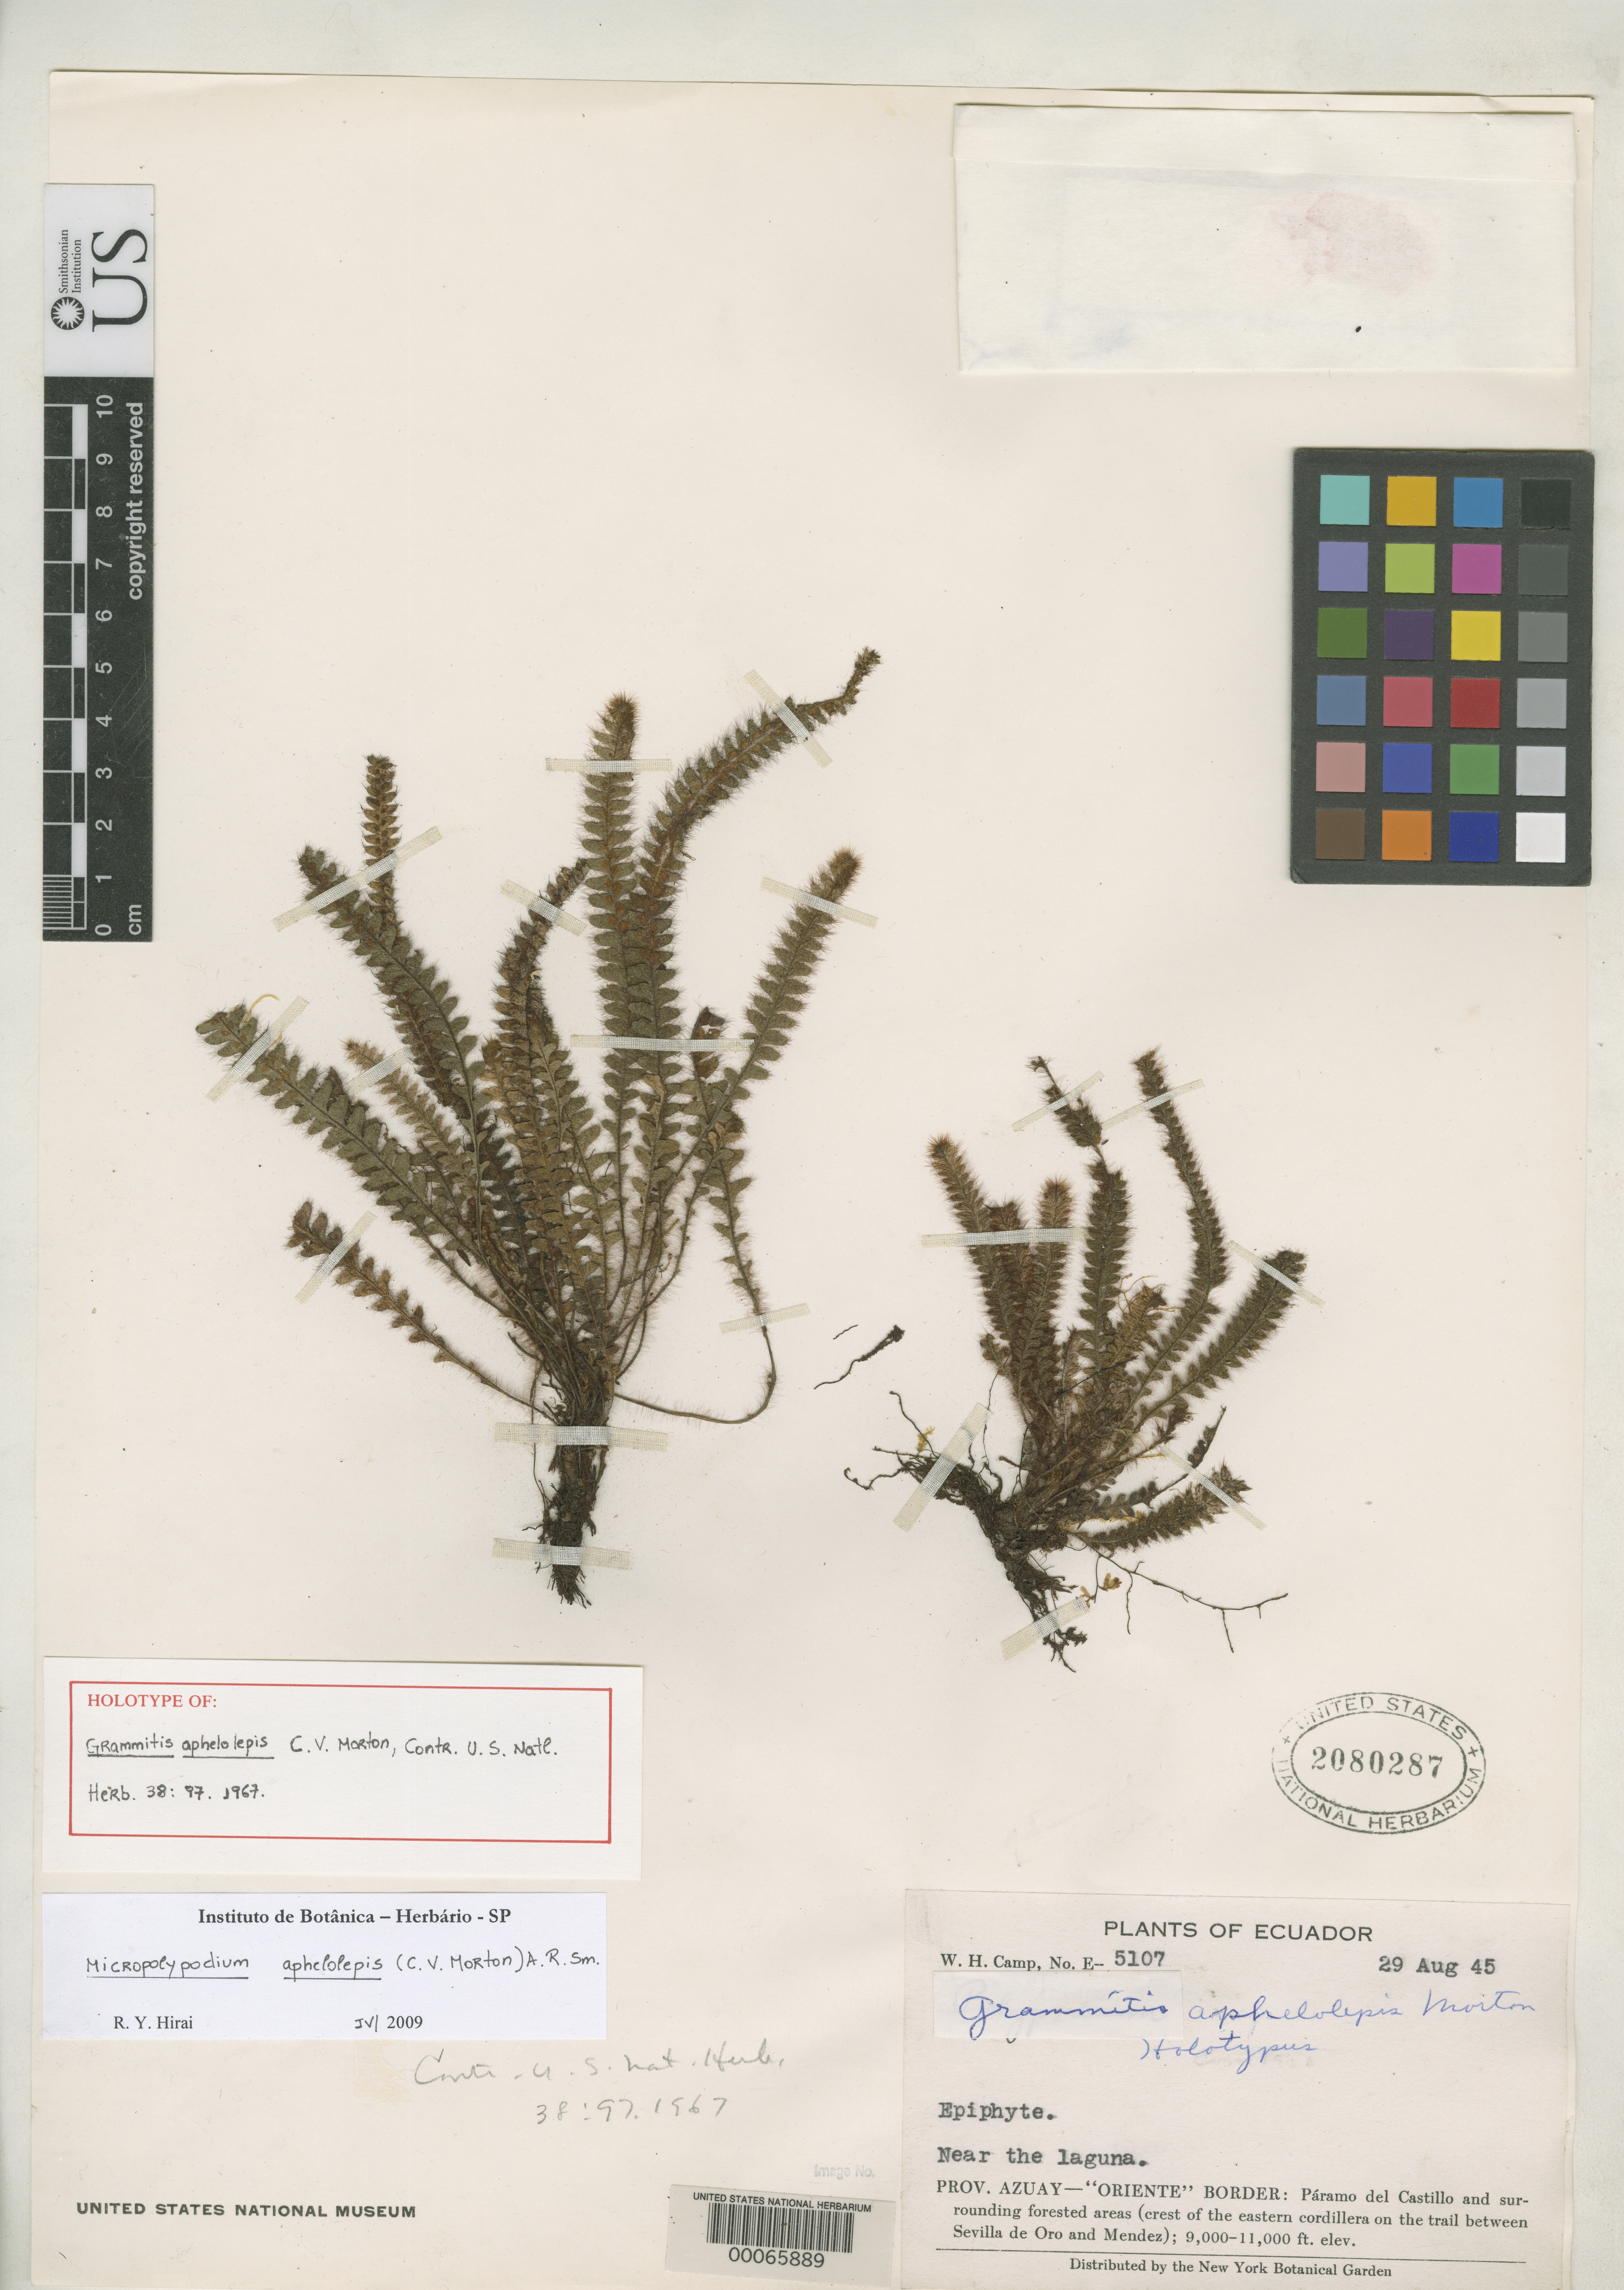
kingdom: Plantae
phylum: Tracheophyta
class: Polypodiopsida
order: Polypodiales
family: Polypodiaceae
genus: Grammitis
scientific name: Grammitis aphelolepis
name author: C.V. Morton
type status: Holotype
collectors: W. H. Camp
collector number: E 5107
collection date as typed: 29 Aug 1945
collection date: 1945-08-29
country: Ecuador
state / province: Azuay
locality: "Oriente" border, Paramo del Castillo, crest of Eastern Cordillera on Trail between Sevilla de Oro & Mendez.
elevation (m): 2743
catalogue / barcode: US 2080287